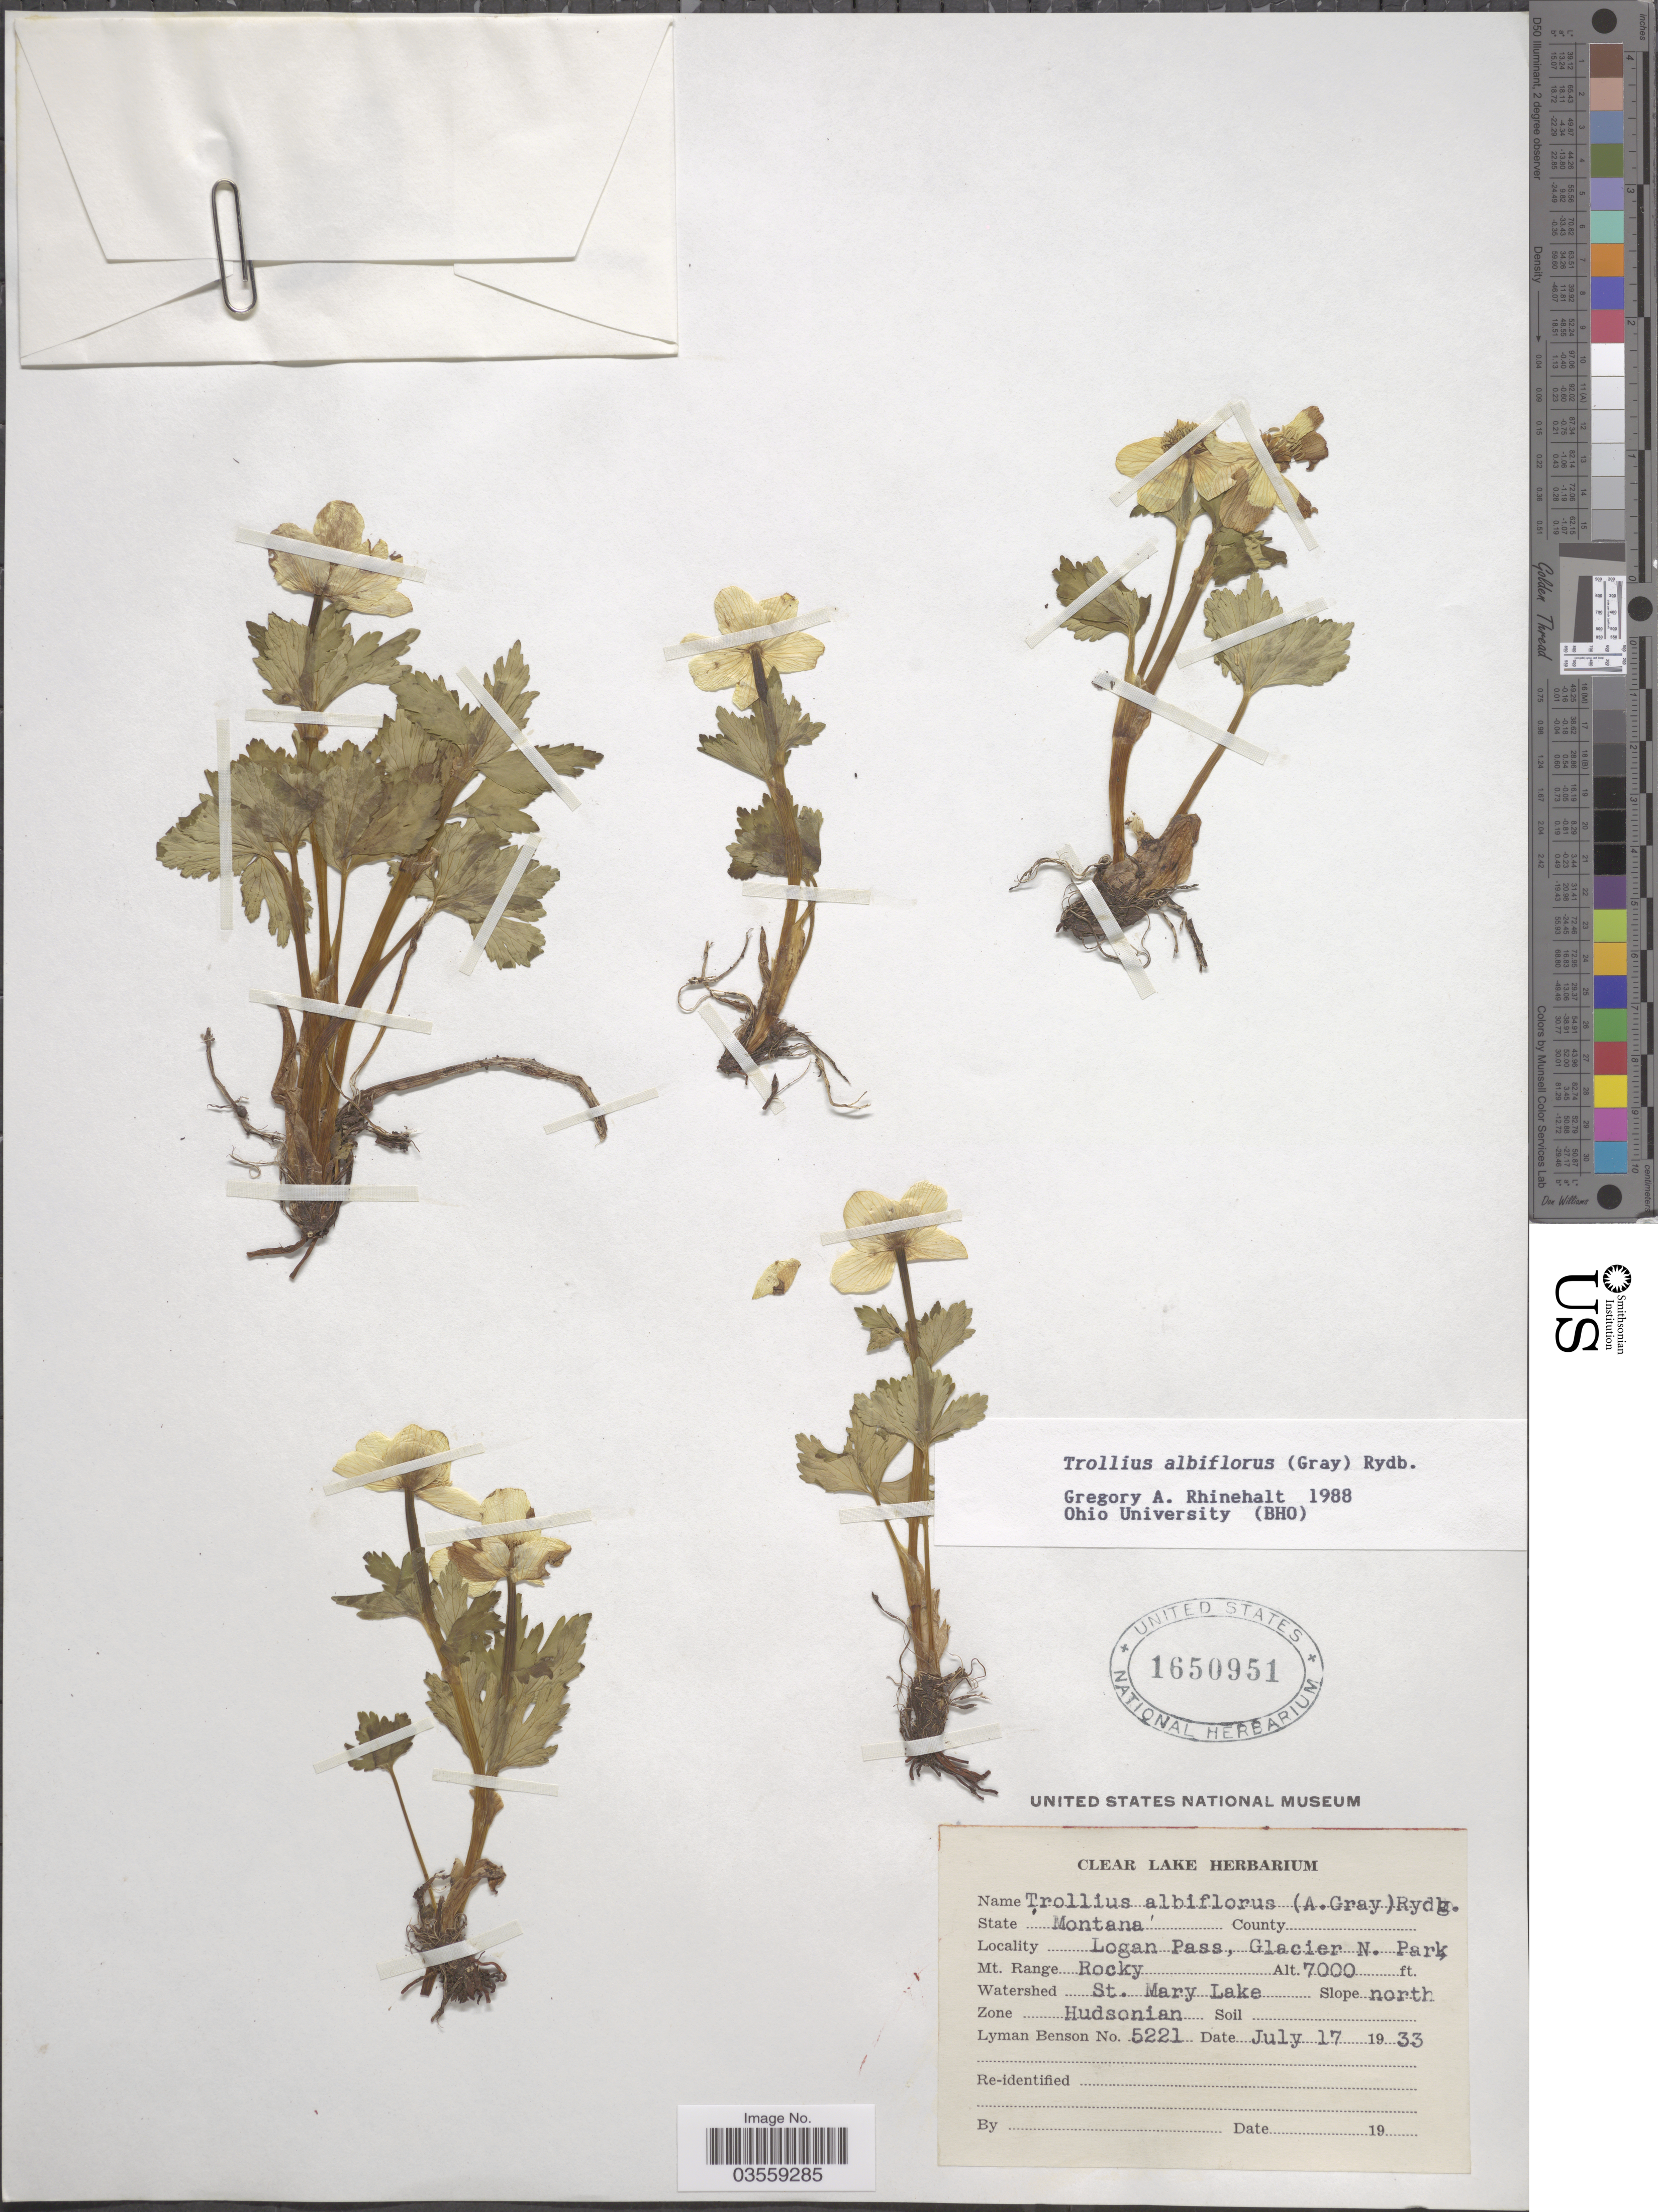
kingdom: Plantae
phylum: Tracheophyta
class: Magnoliopsida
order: Ranunculales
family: Ranunculaceae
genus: Trollius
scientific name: Trollius albiflorus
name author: (A. Gray) Rydb.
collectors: L. D. Benson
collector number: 5221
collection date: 1933-07-17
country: United States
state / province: Montana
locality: Logan Pass, Glacier N. Park. Mt. Range Rocky. Watershed St. Mary Lake.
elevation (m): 2134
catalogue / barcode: US 1650951